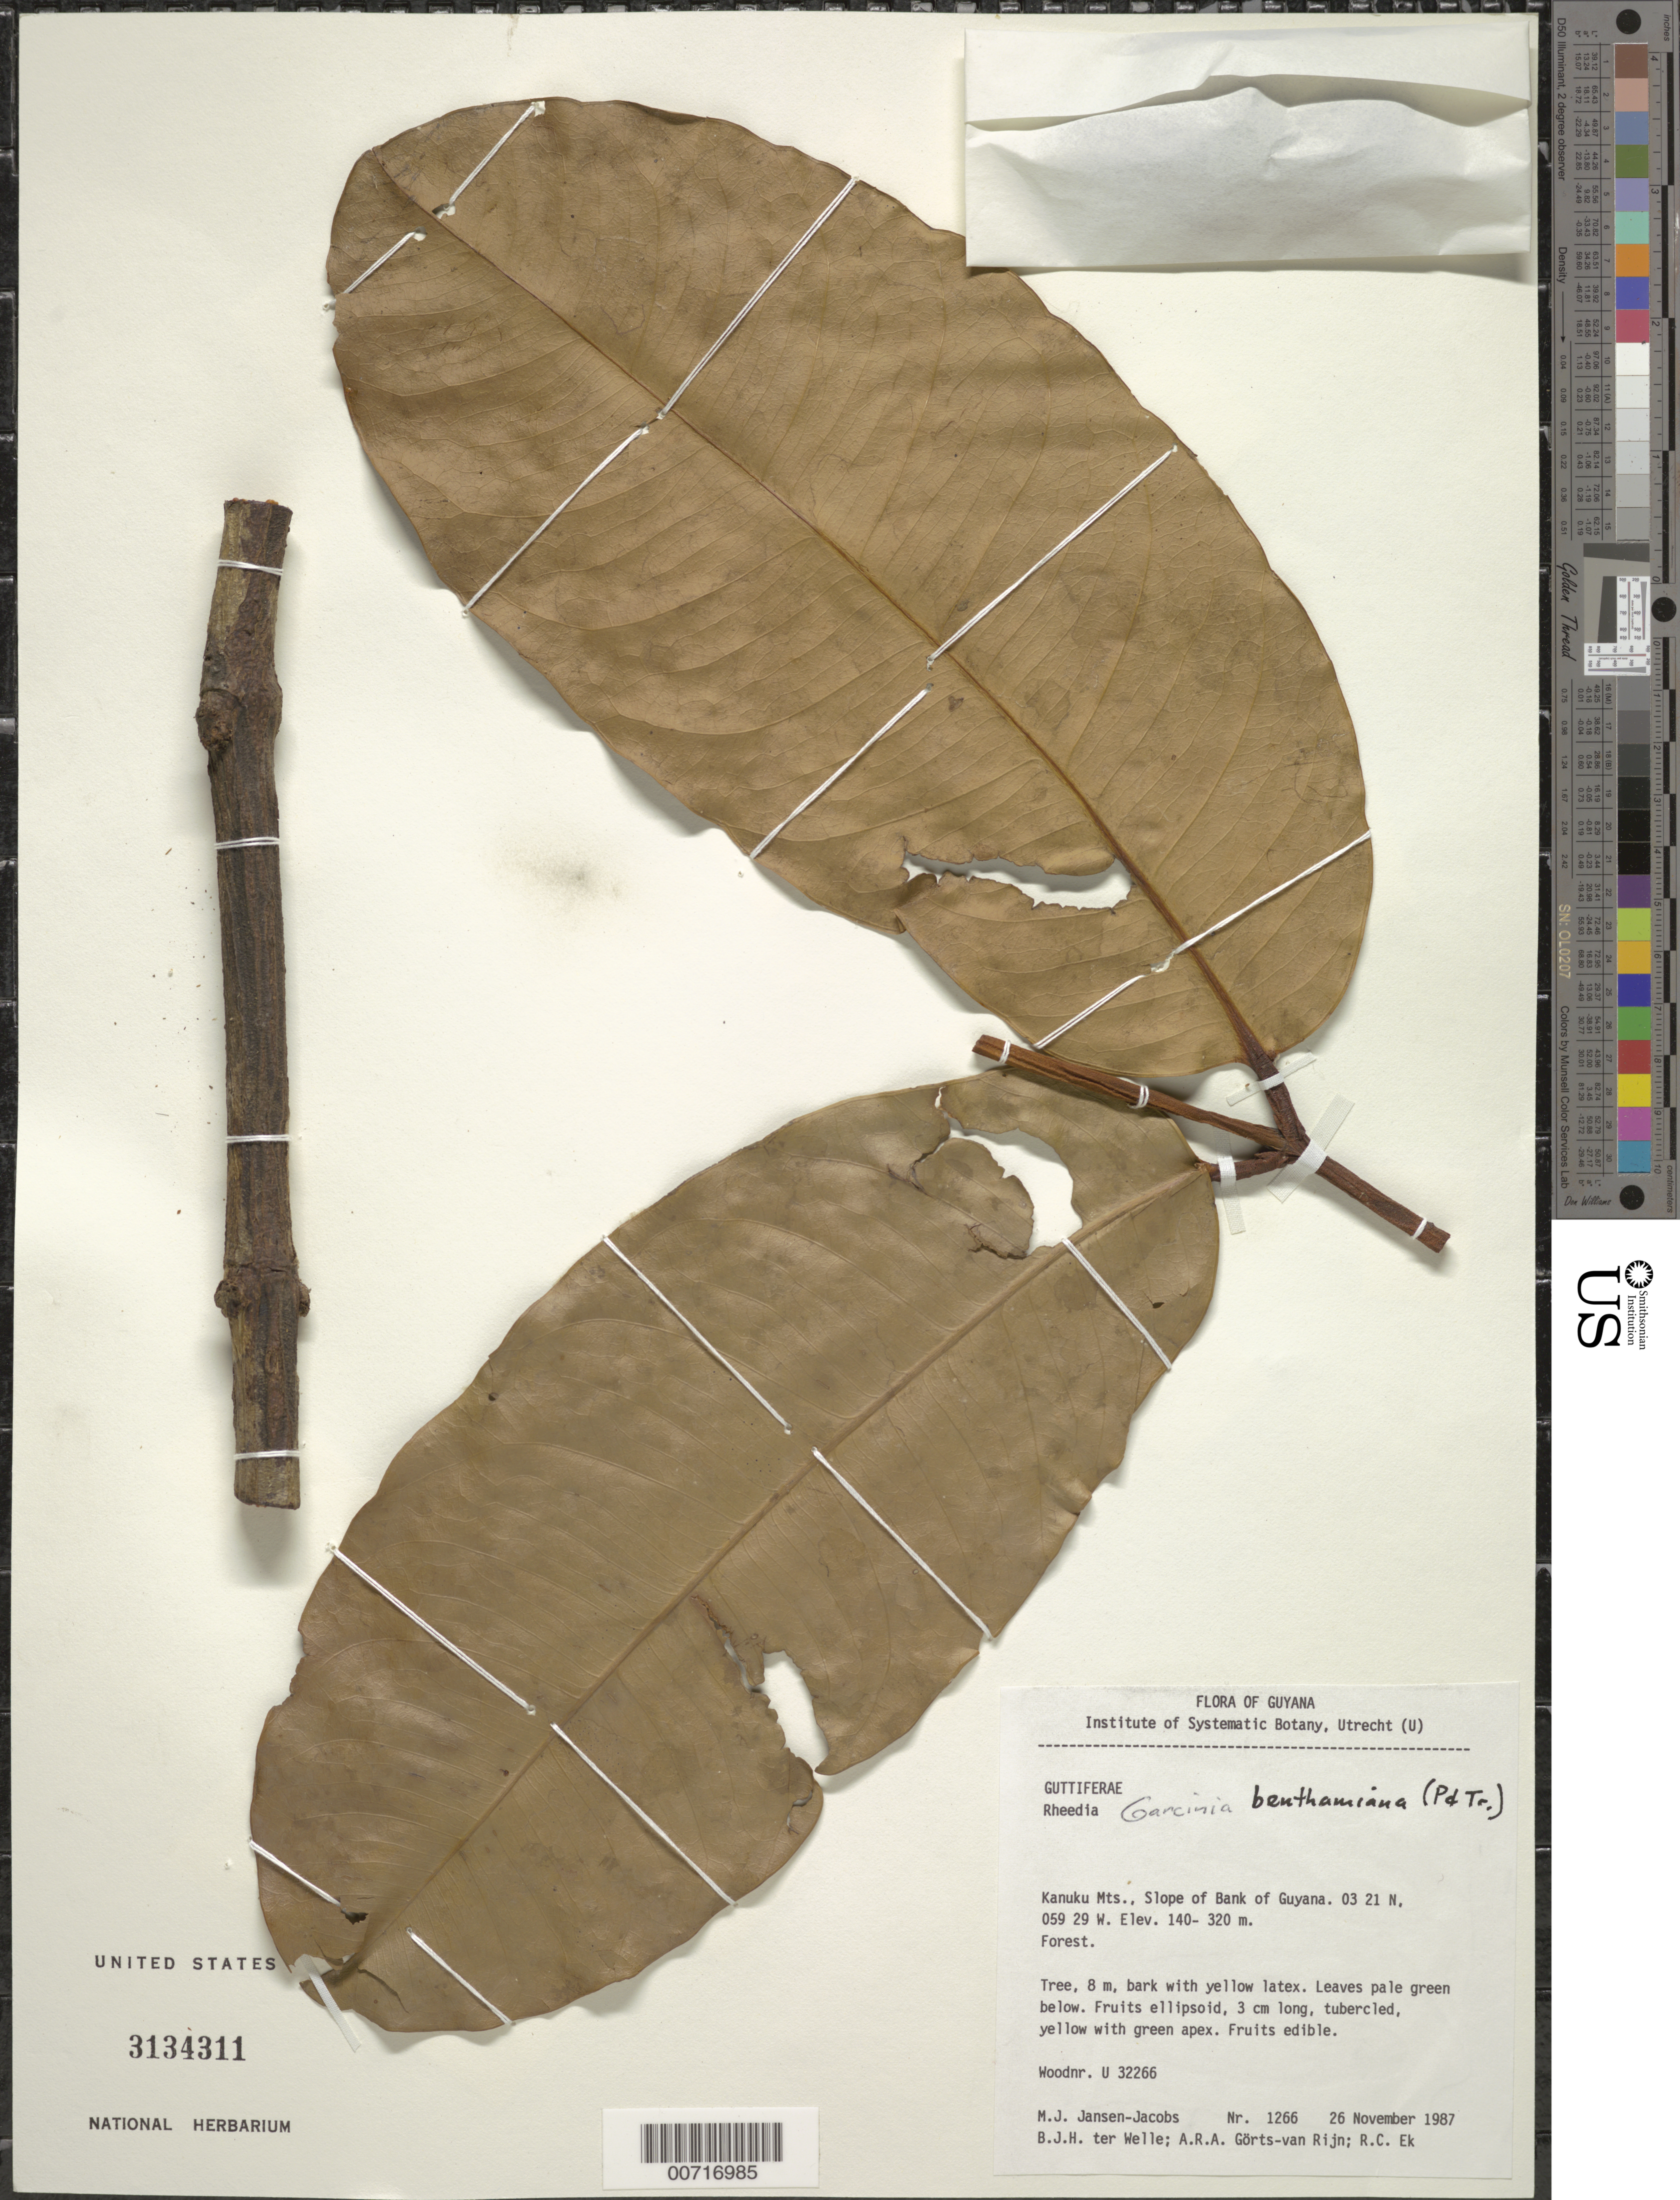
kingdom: Plantae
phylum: Tracheophyta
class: Magnoliopsida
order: Malpighiales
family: Clusiaceae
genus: Garcinia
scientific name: Garcinia benthamiana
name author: (Planch. & Triana) Pipoly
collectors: M. J. Jansen-Jacobs, B. Welle, A. .R. A. Görts-van Rijn & R. C. Ek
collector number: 1266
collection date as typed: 26-Nov-87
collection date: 1987-11-26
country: Guyana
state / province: U. Takutu-U. Essequibo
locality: Bank of Guyana, slope of, Kanuku Mts.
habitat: Forest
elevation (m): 140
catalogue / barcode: US 3134311